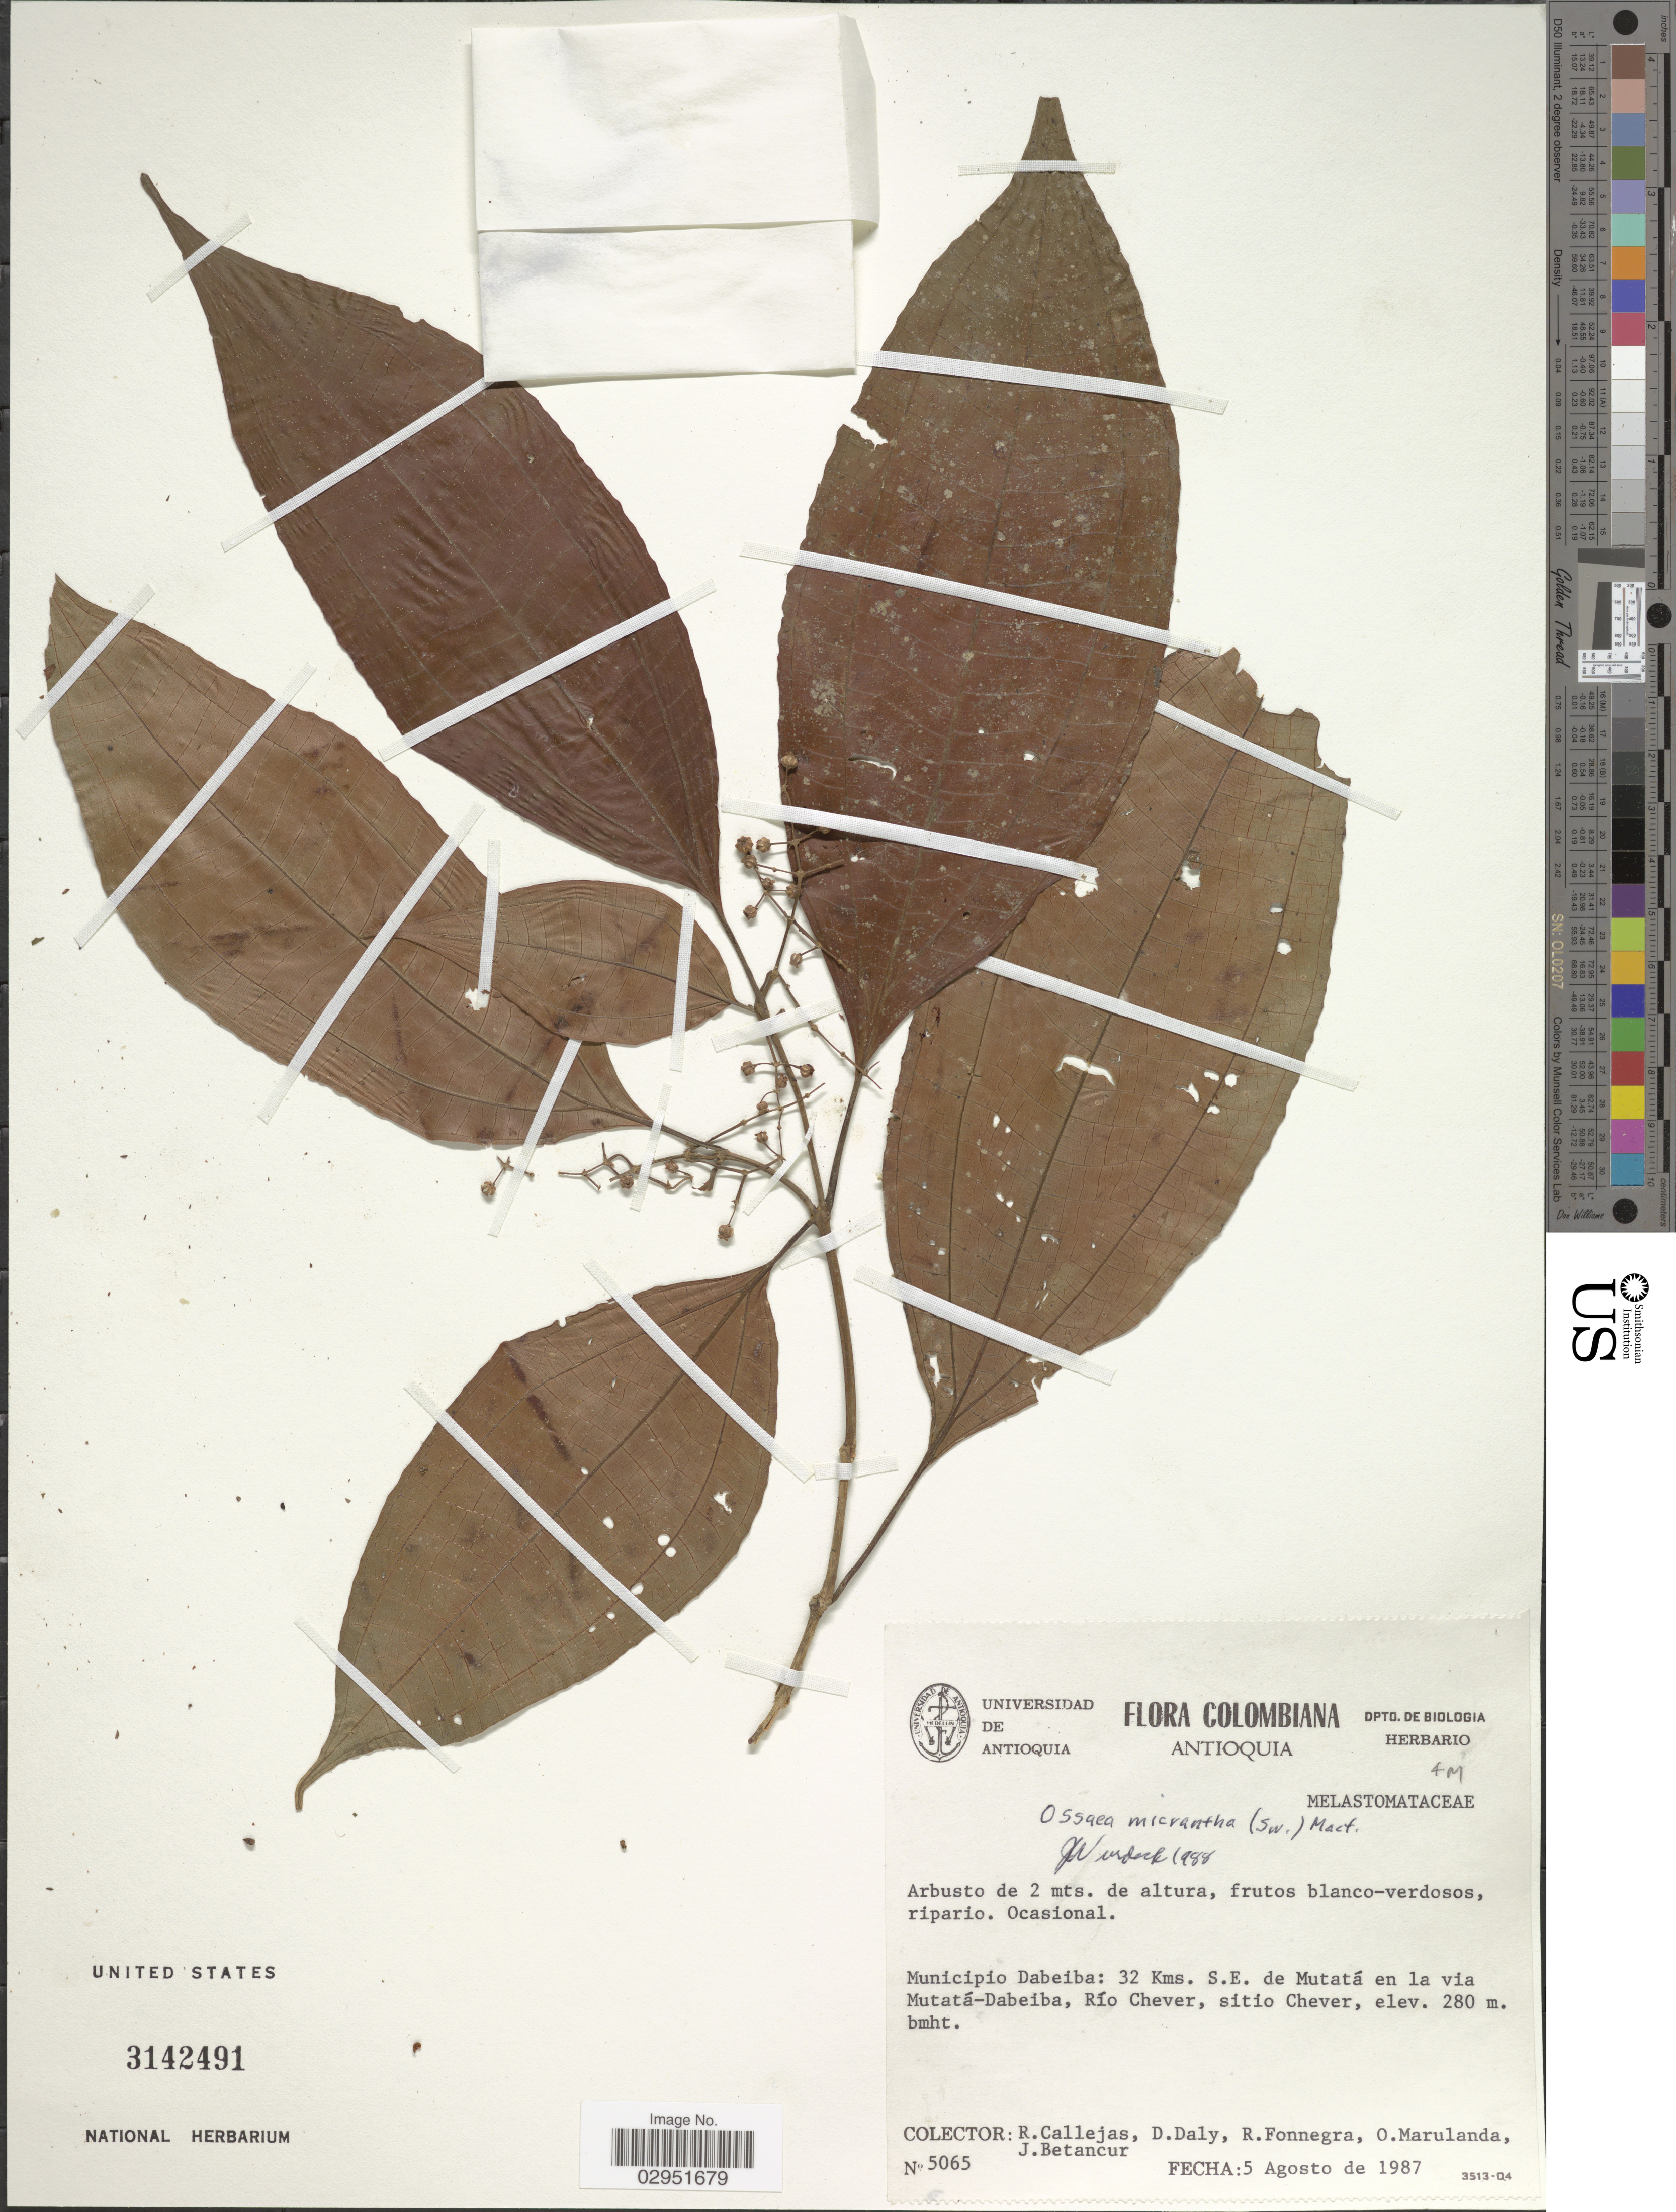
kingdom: Plantae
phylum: Tracheophyta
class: Magnoliopsida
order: Myrtales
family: Melastomataceae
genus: Ossaea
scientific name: Ossaea micrantha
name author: (Sw.) Macfad. ex Cogn.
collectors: R. Callejas, D. C. Daly, R. Fonnegra, O. Marulanda & J. Betancur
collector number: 5065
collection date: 1987-08-05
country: Colombia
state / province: Antioquia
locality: Municipio Dabeiba: 32 Kms. S.E. de Mutatá en la via Mutatá-Dabeiba, Río Chever, sitio Chever.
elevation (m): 280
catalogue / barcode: US 3142491